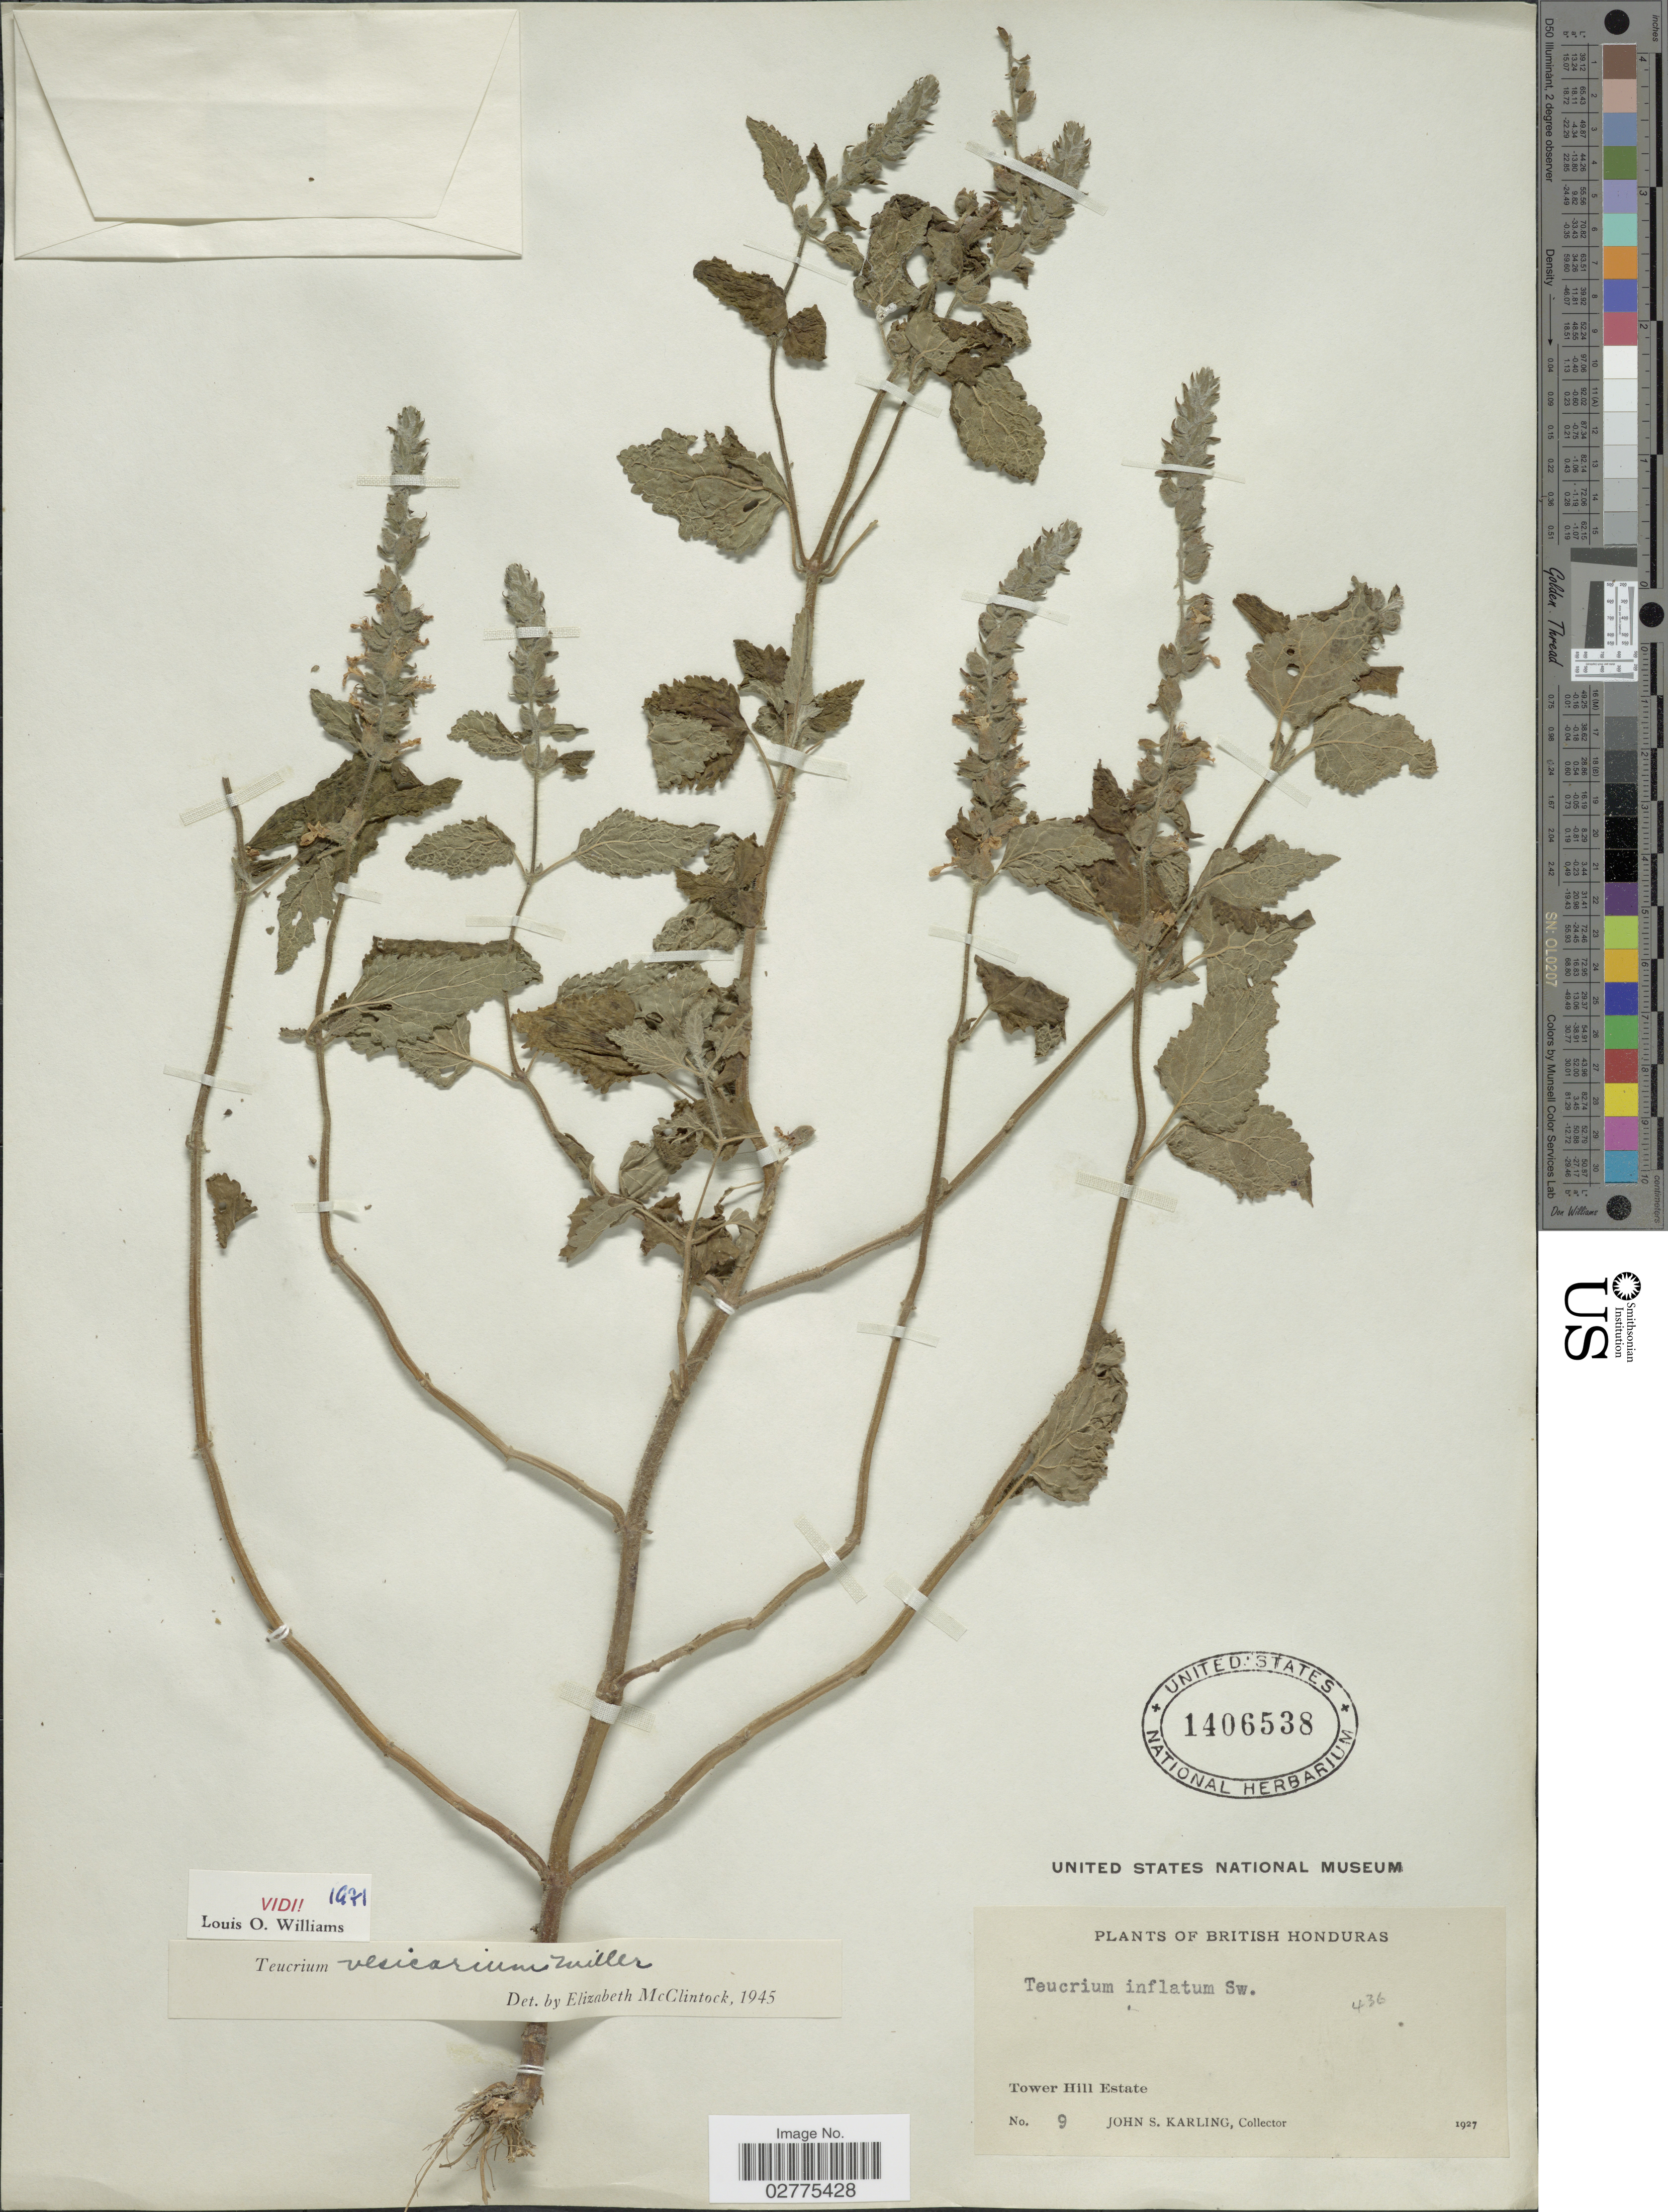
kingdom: Plantae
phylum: Tracheophyta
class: Magnoliopsida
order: Lamiales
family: Lamiaceae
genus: Teucrium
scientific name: Teucrium vesicarium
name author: Mill.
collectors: J. Karling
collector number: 9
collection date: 1927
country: Belize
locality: British Honduras, Tower Hill Estate.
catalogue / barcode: US 1406538